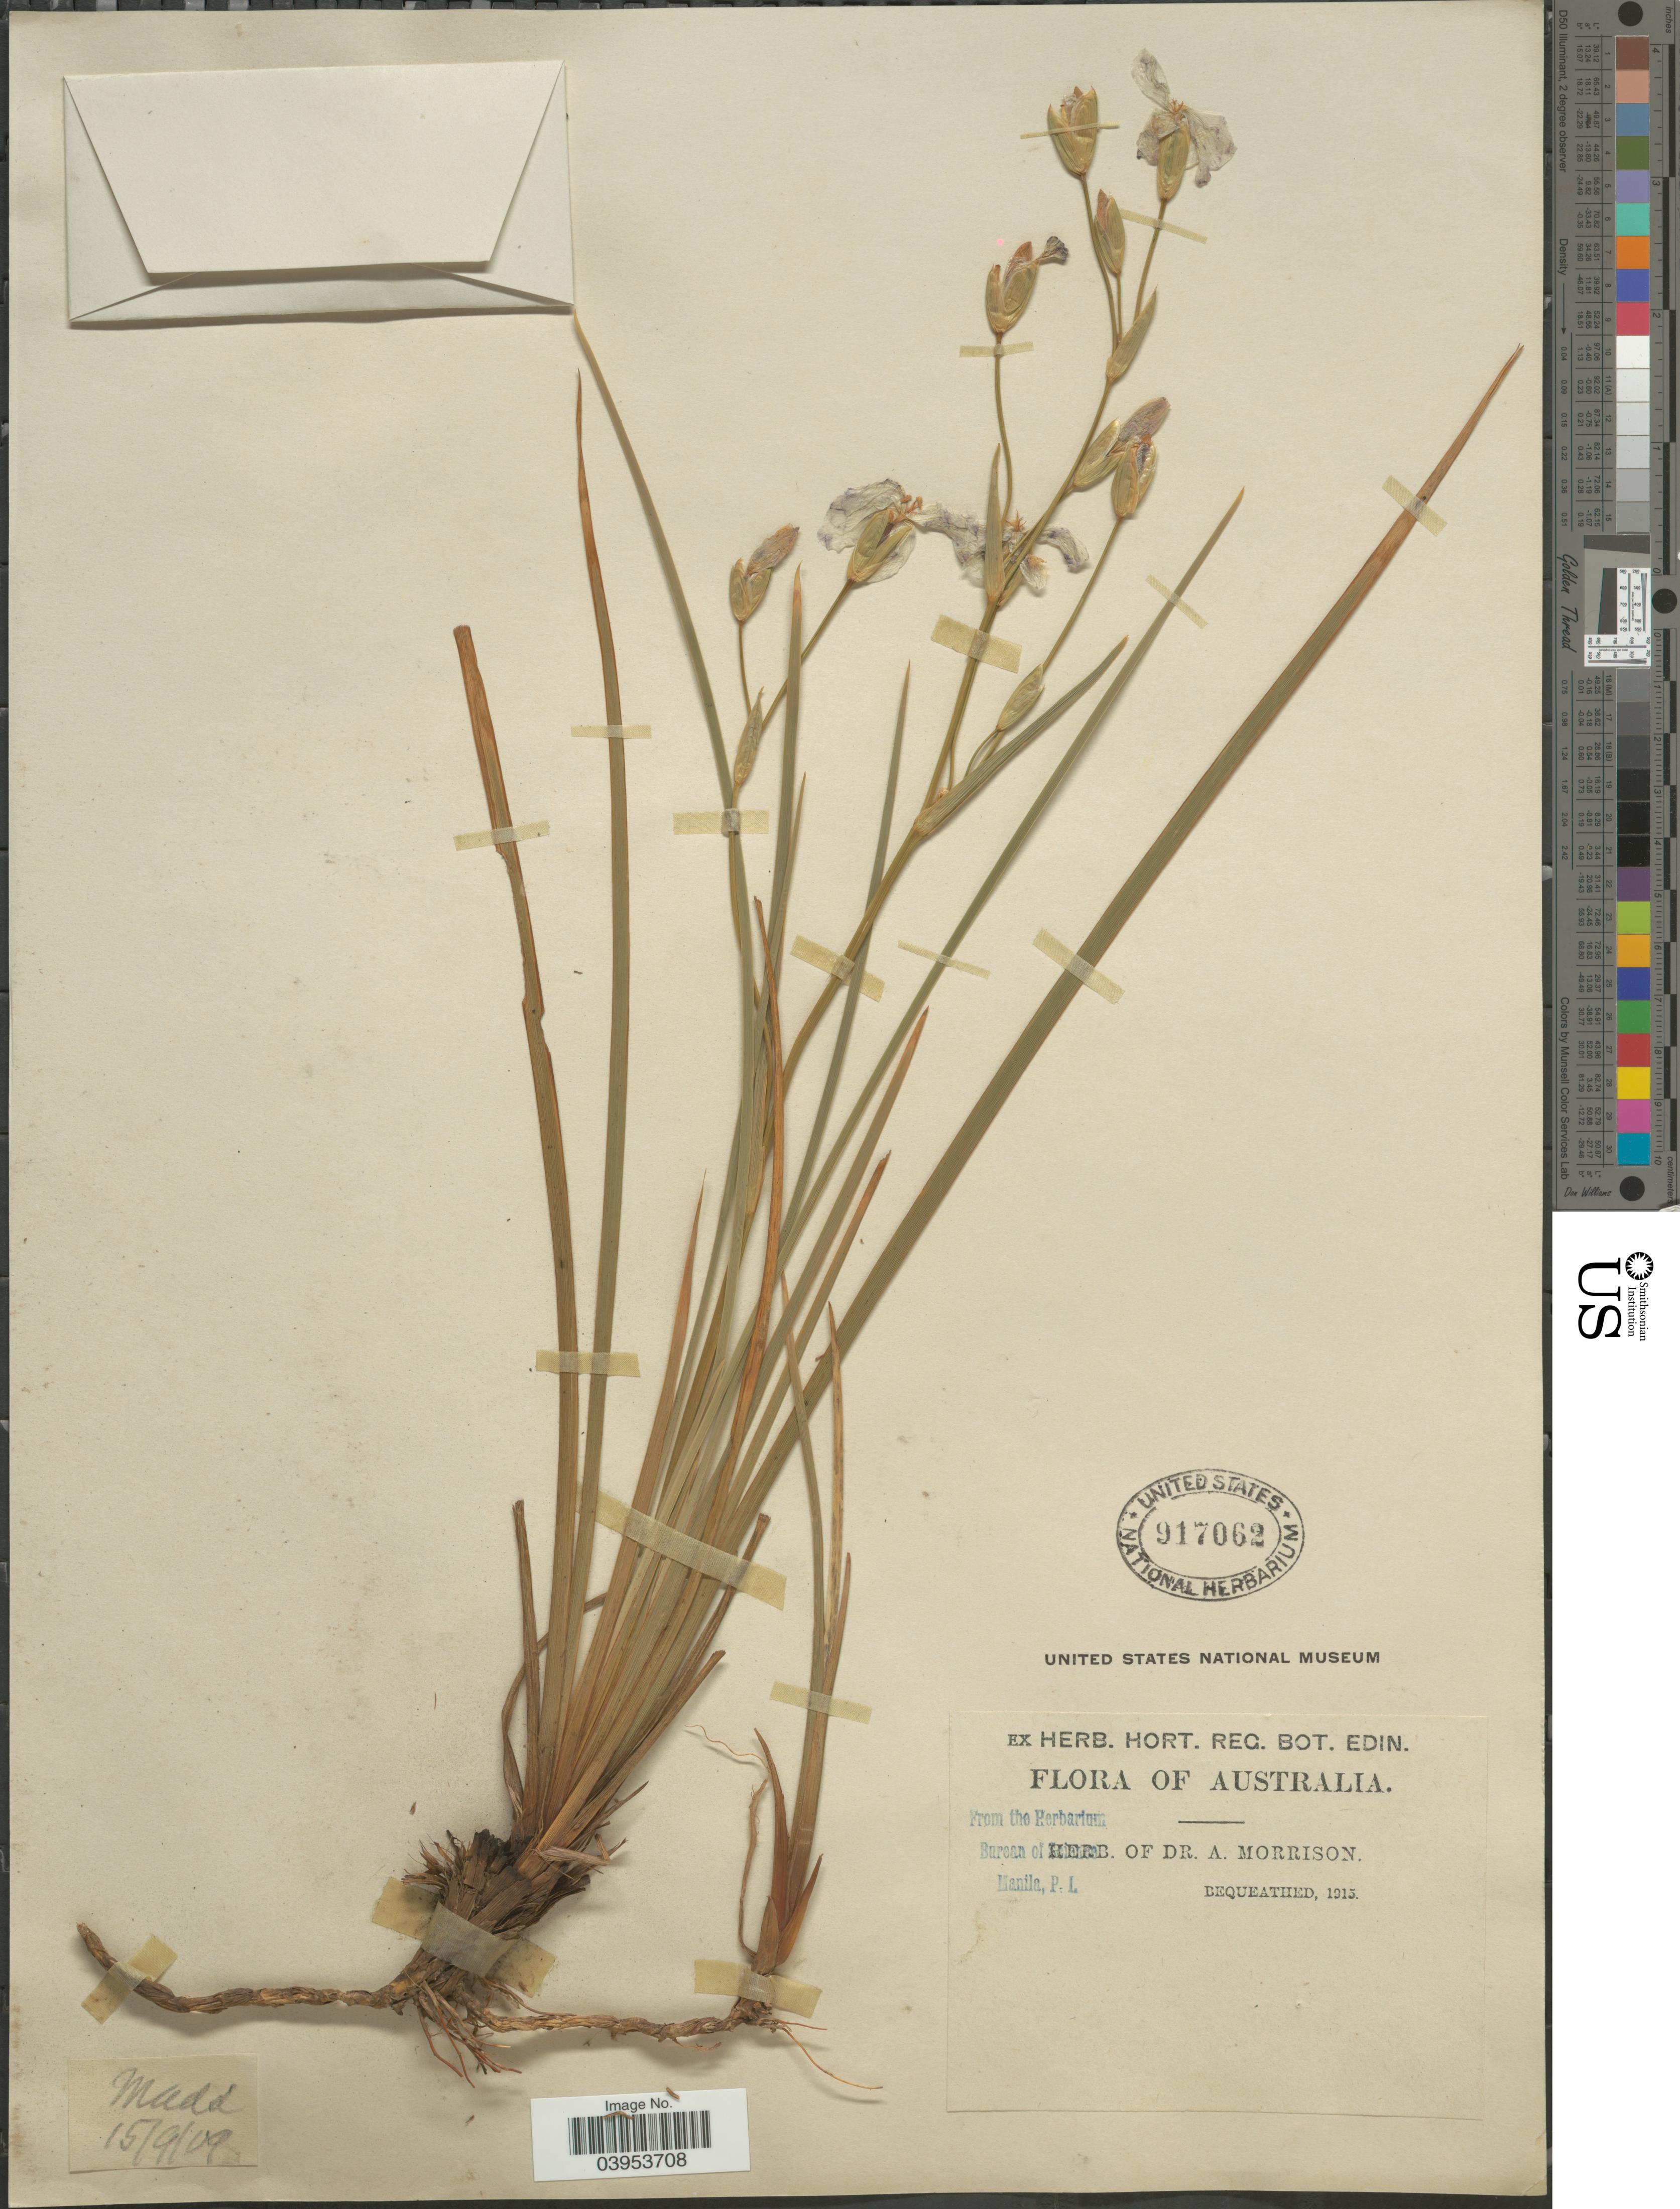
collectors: ex herb. Dr. A. Morrison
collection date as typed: Transcribed d/m/y: 15/9/9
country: Australia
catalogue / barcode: US 917062